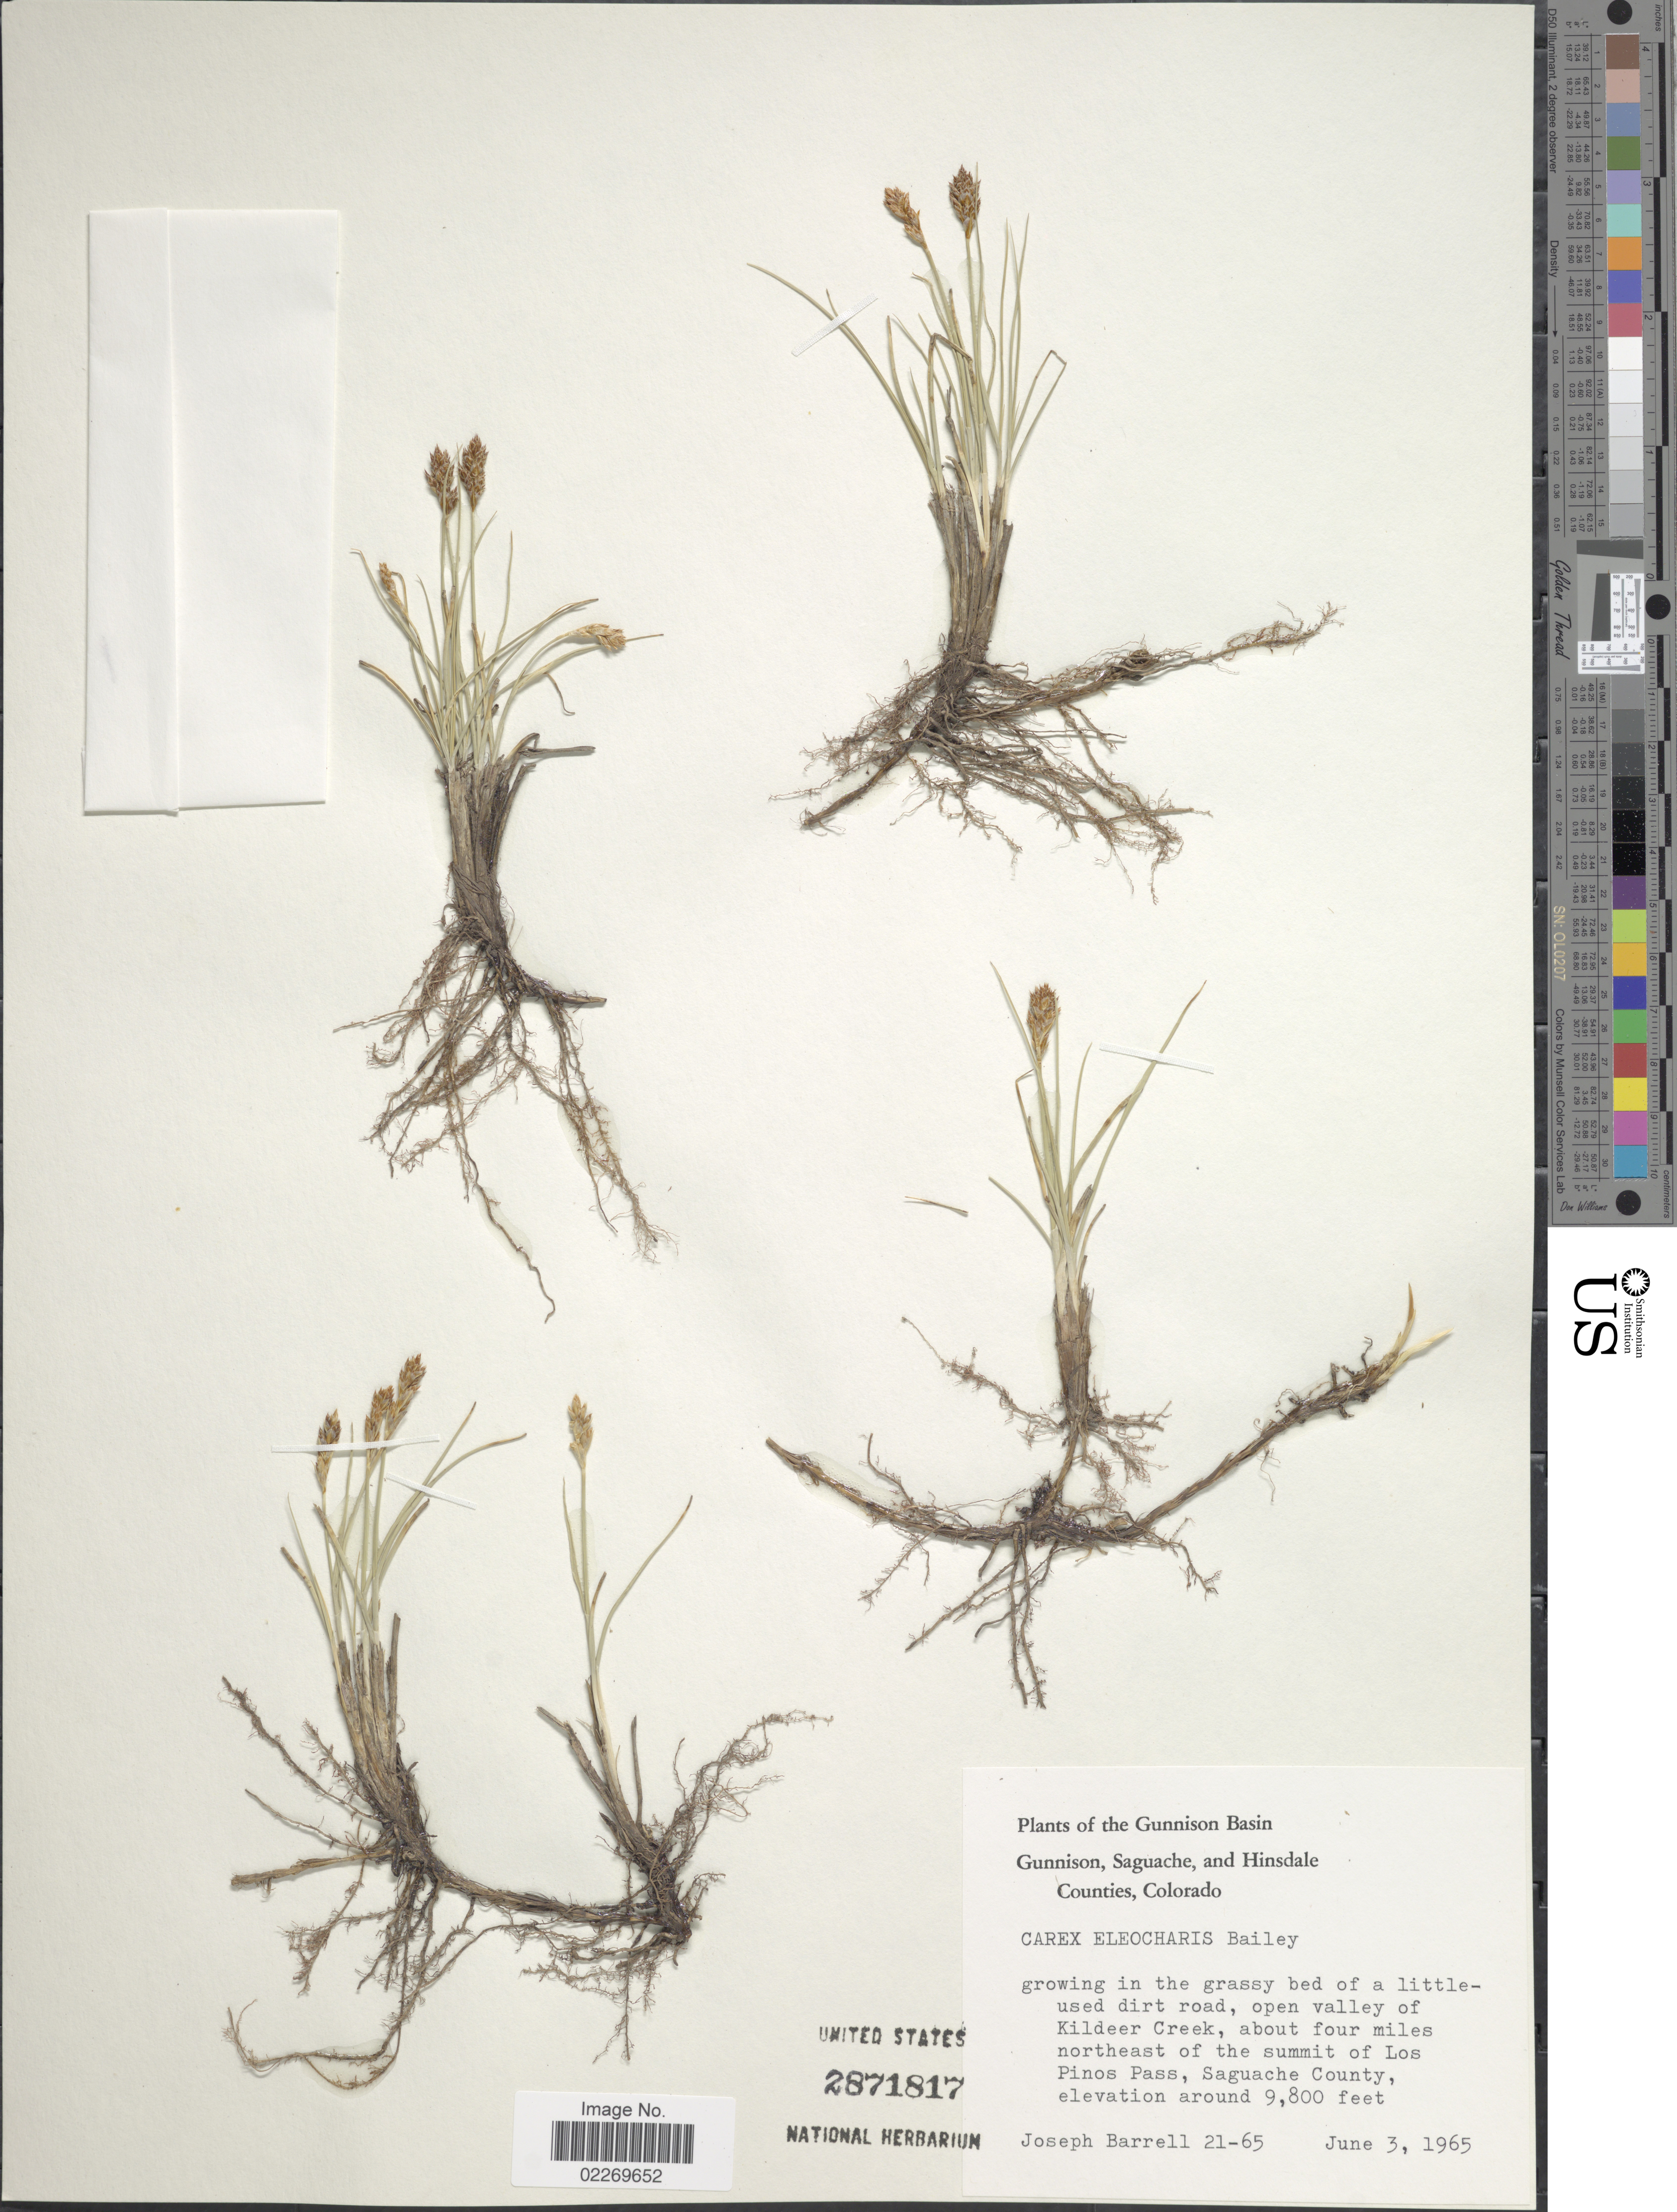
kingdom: Plantae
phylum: Tracheophyta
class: Liliopsida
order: Poales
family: Cyperaceae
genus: Carex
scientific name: Carex eleocharis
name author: L.H. Bailey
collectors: J. Barrell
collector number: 21-65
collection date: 1965-06-03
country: United States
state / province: Colorado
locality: Gunnison Basin. Gunnison, Saguache, and Hinsdale Counties, Colorado. Growing in the grassy bed of a little-used dirt road, open valley of Kildeer Creek, about four miles northeast of the summit of Los Pinos Pass, Saguache County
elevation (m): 2987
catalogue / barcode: US 2871817